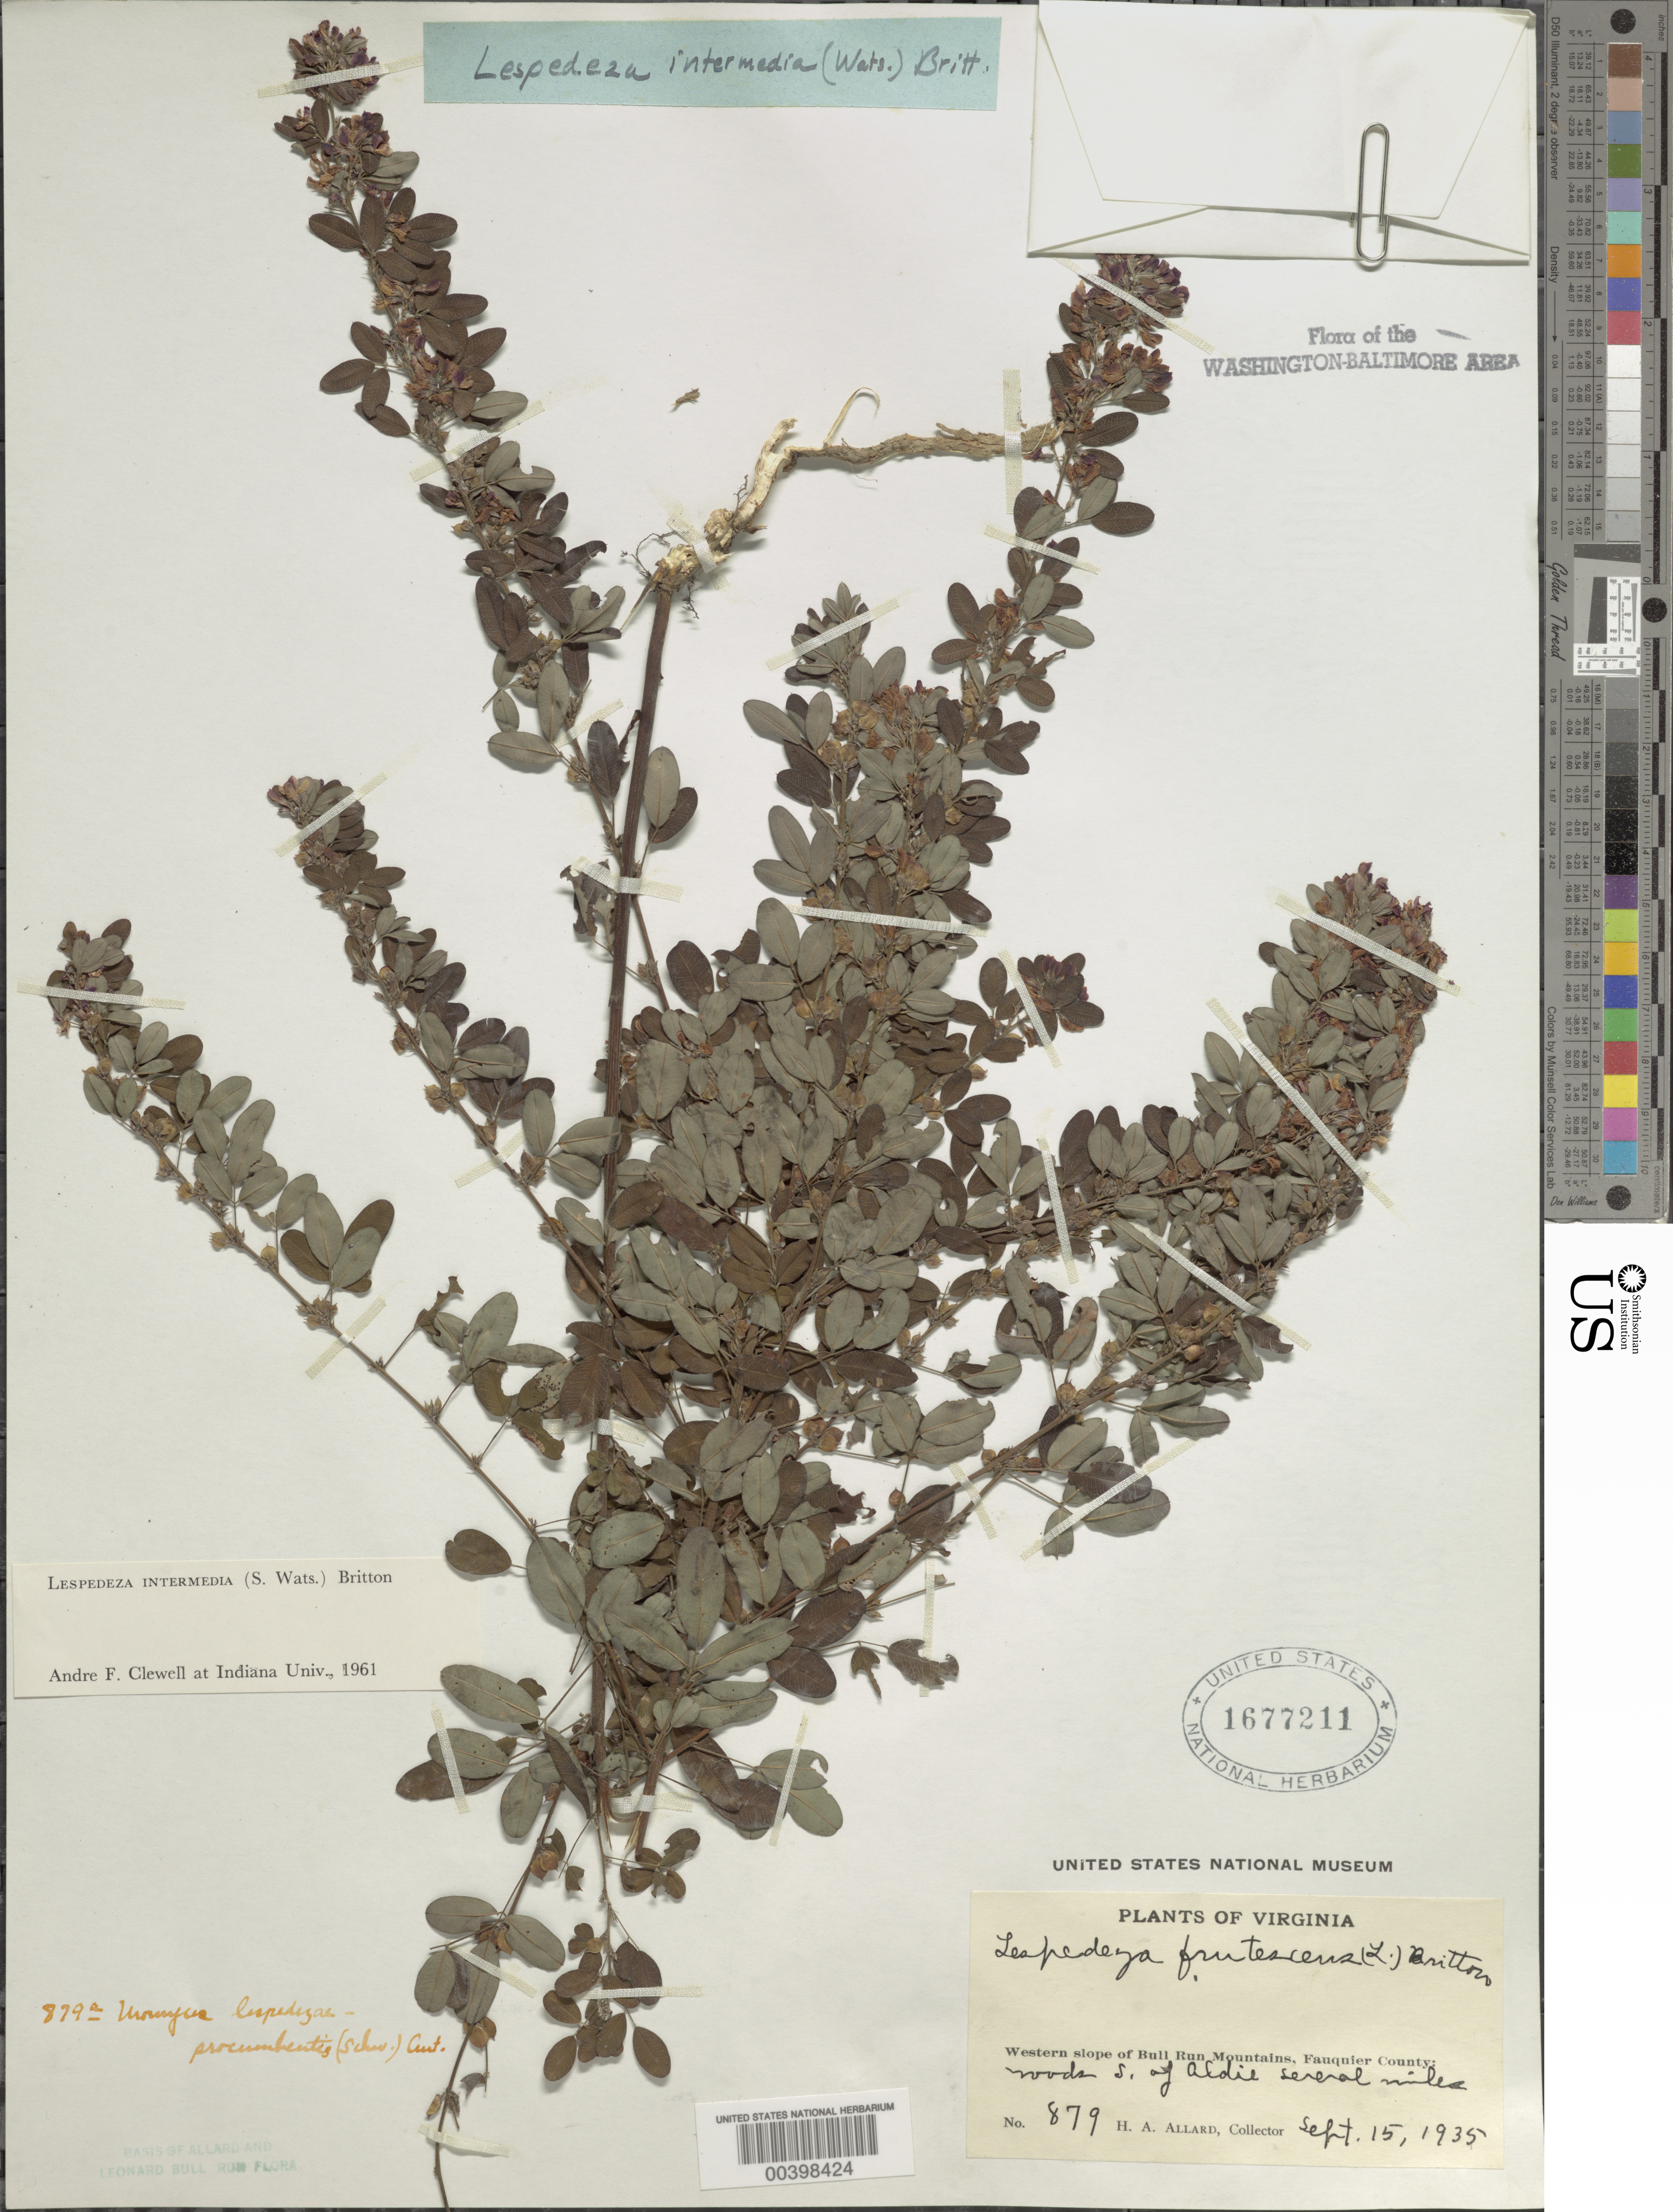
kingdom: Plantae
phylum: Tracheophyta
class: Magnoliopsida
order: Fabales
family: Fabaceae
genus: Lespedeza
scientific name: Lespedeza intermedia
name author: (S. Watson) Britton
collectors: H. A. Allard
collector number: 879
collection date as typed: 15 Sep 1935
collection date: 1935-09-15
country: United States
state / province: Virginia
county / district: Fauquier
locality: South of Aldie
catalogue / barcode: US 1677211